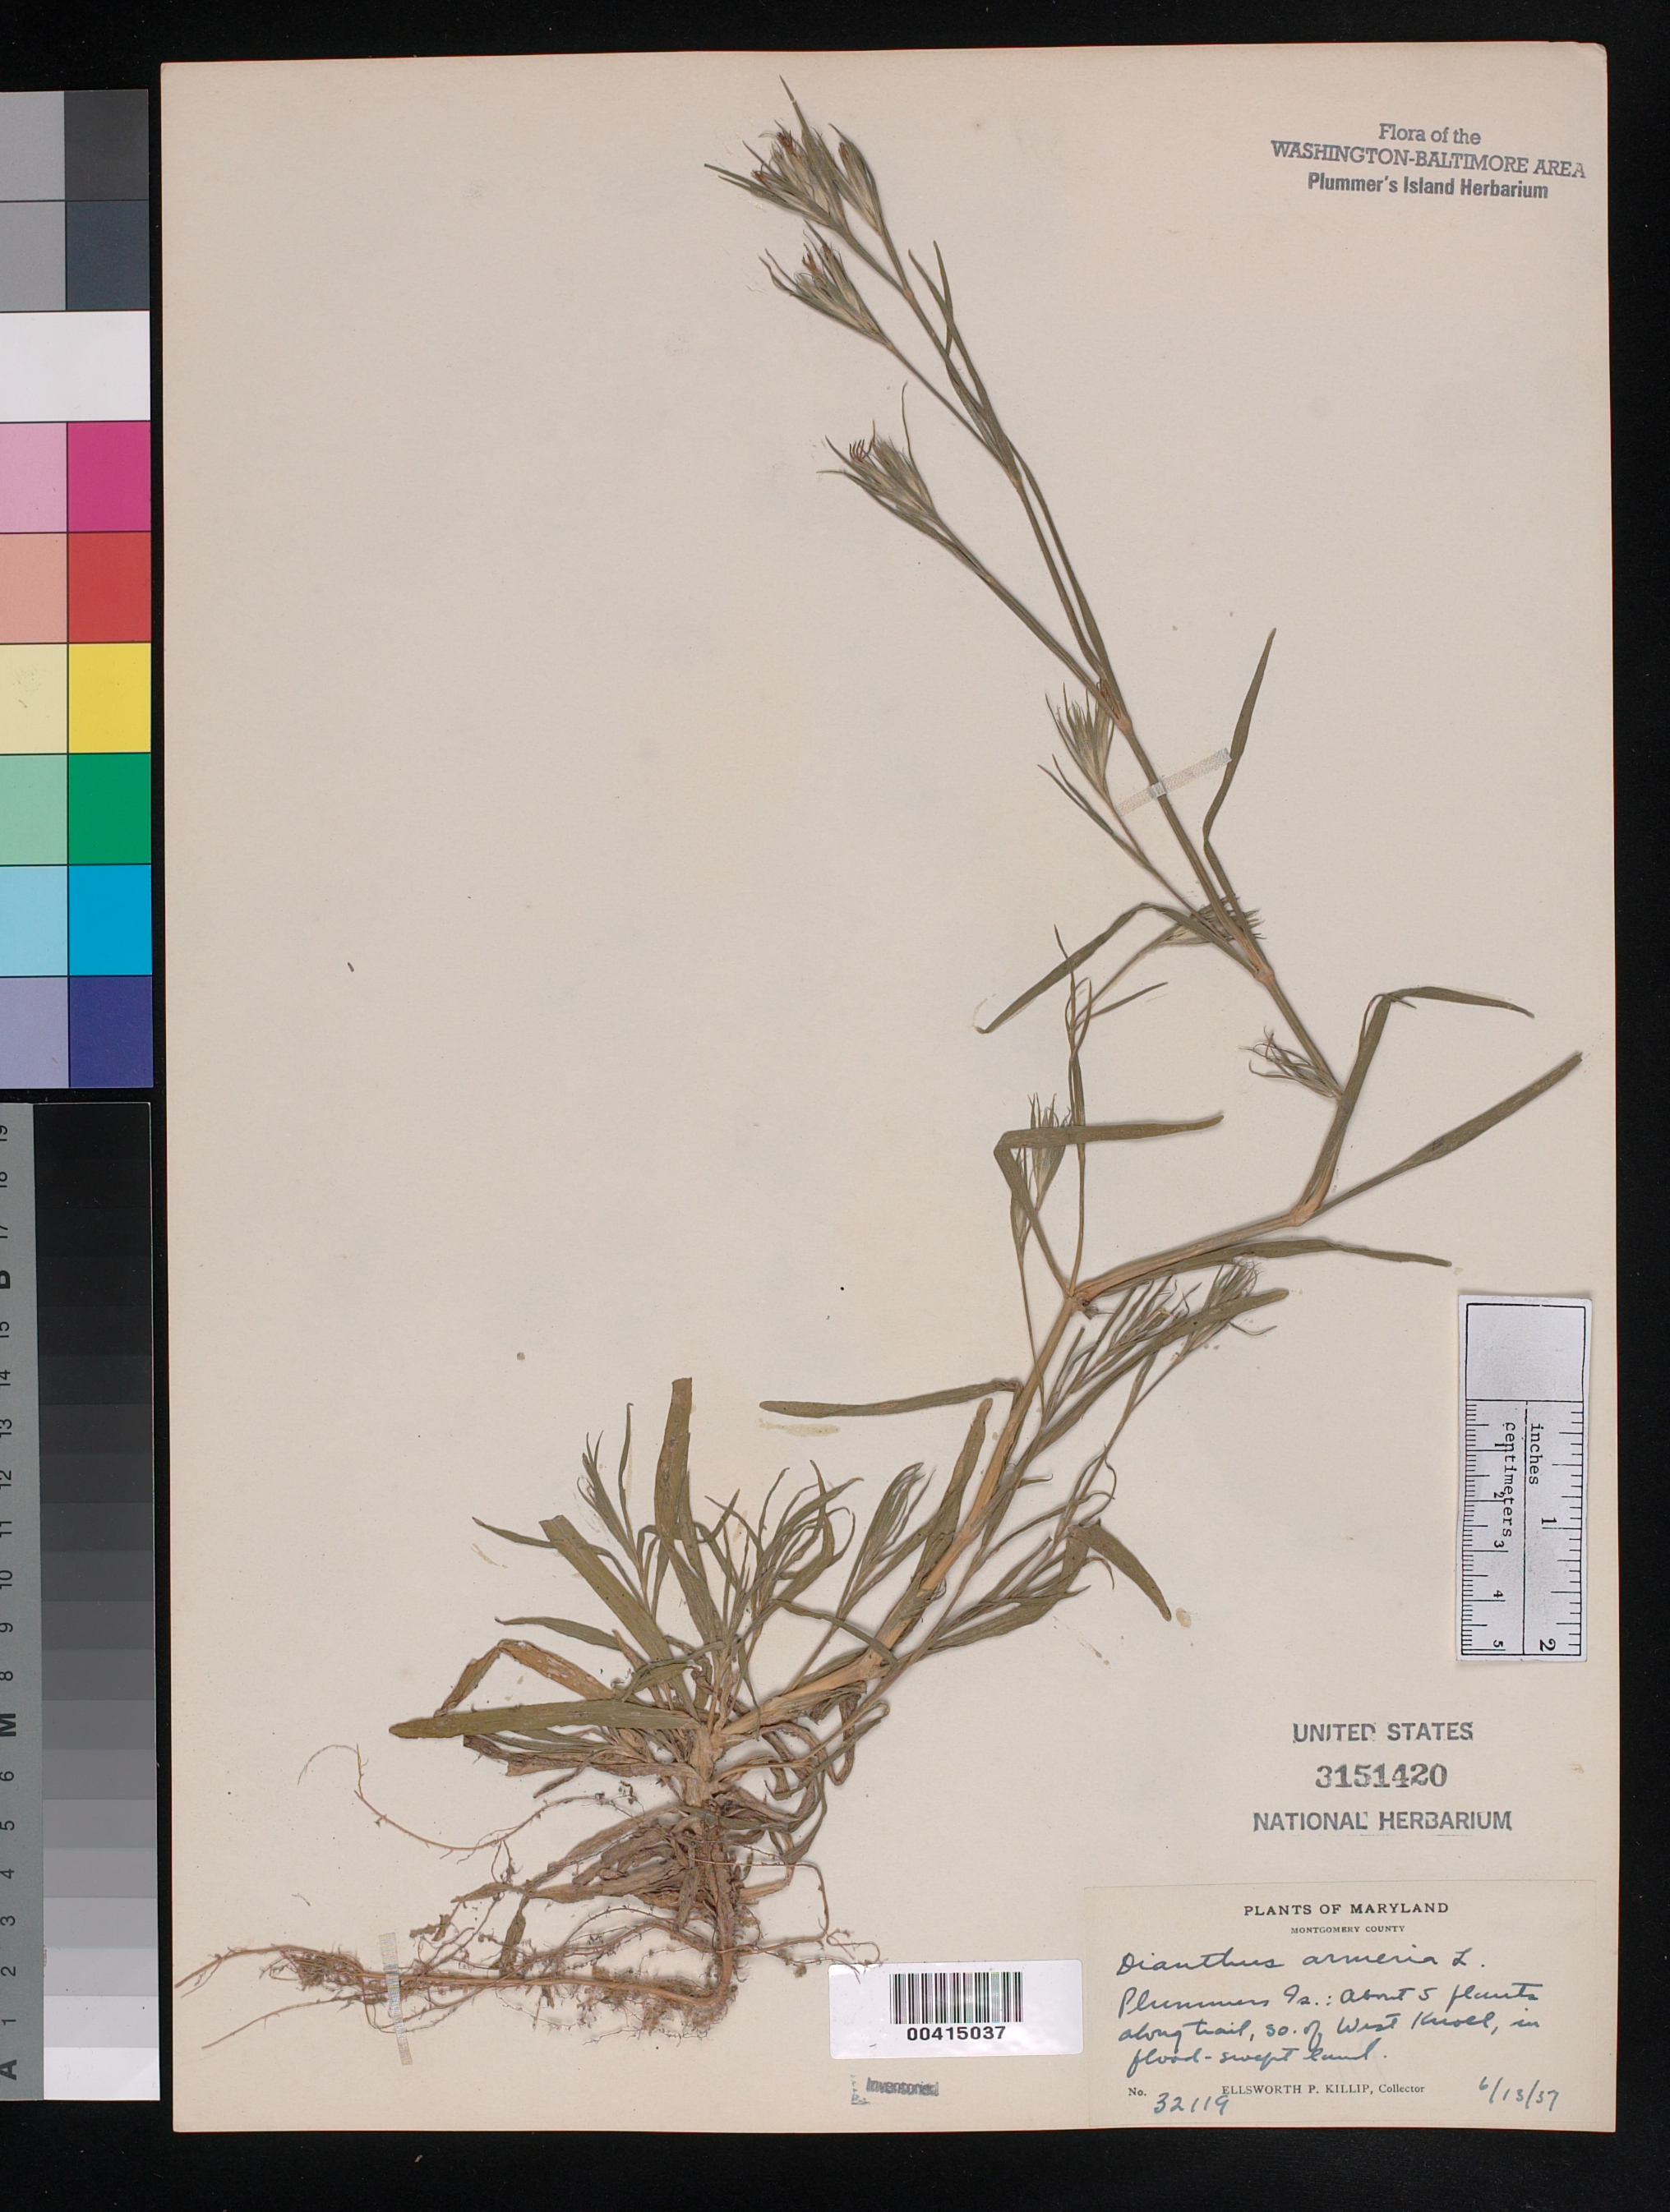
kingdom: Plantae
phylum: Tracheophyta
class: Magnoliopsida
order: Caryophyllales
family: Caryophyllaceae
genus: Dianthus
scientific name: Dianthus armeria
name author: L.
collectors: E. P. Killip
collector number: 32119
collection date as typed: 13 Jun 1937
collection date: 1937-06-13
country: United States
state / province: Maryland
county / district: Montgomery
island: Plummers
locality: Plummer's Island; along trail, So. of west knoll C. & O. Canal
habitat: Flood-swept land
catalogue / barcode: US 3151420